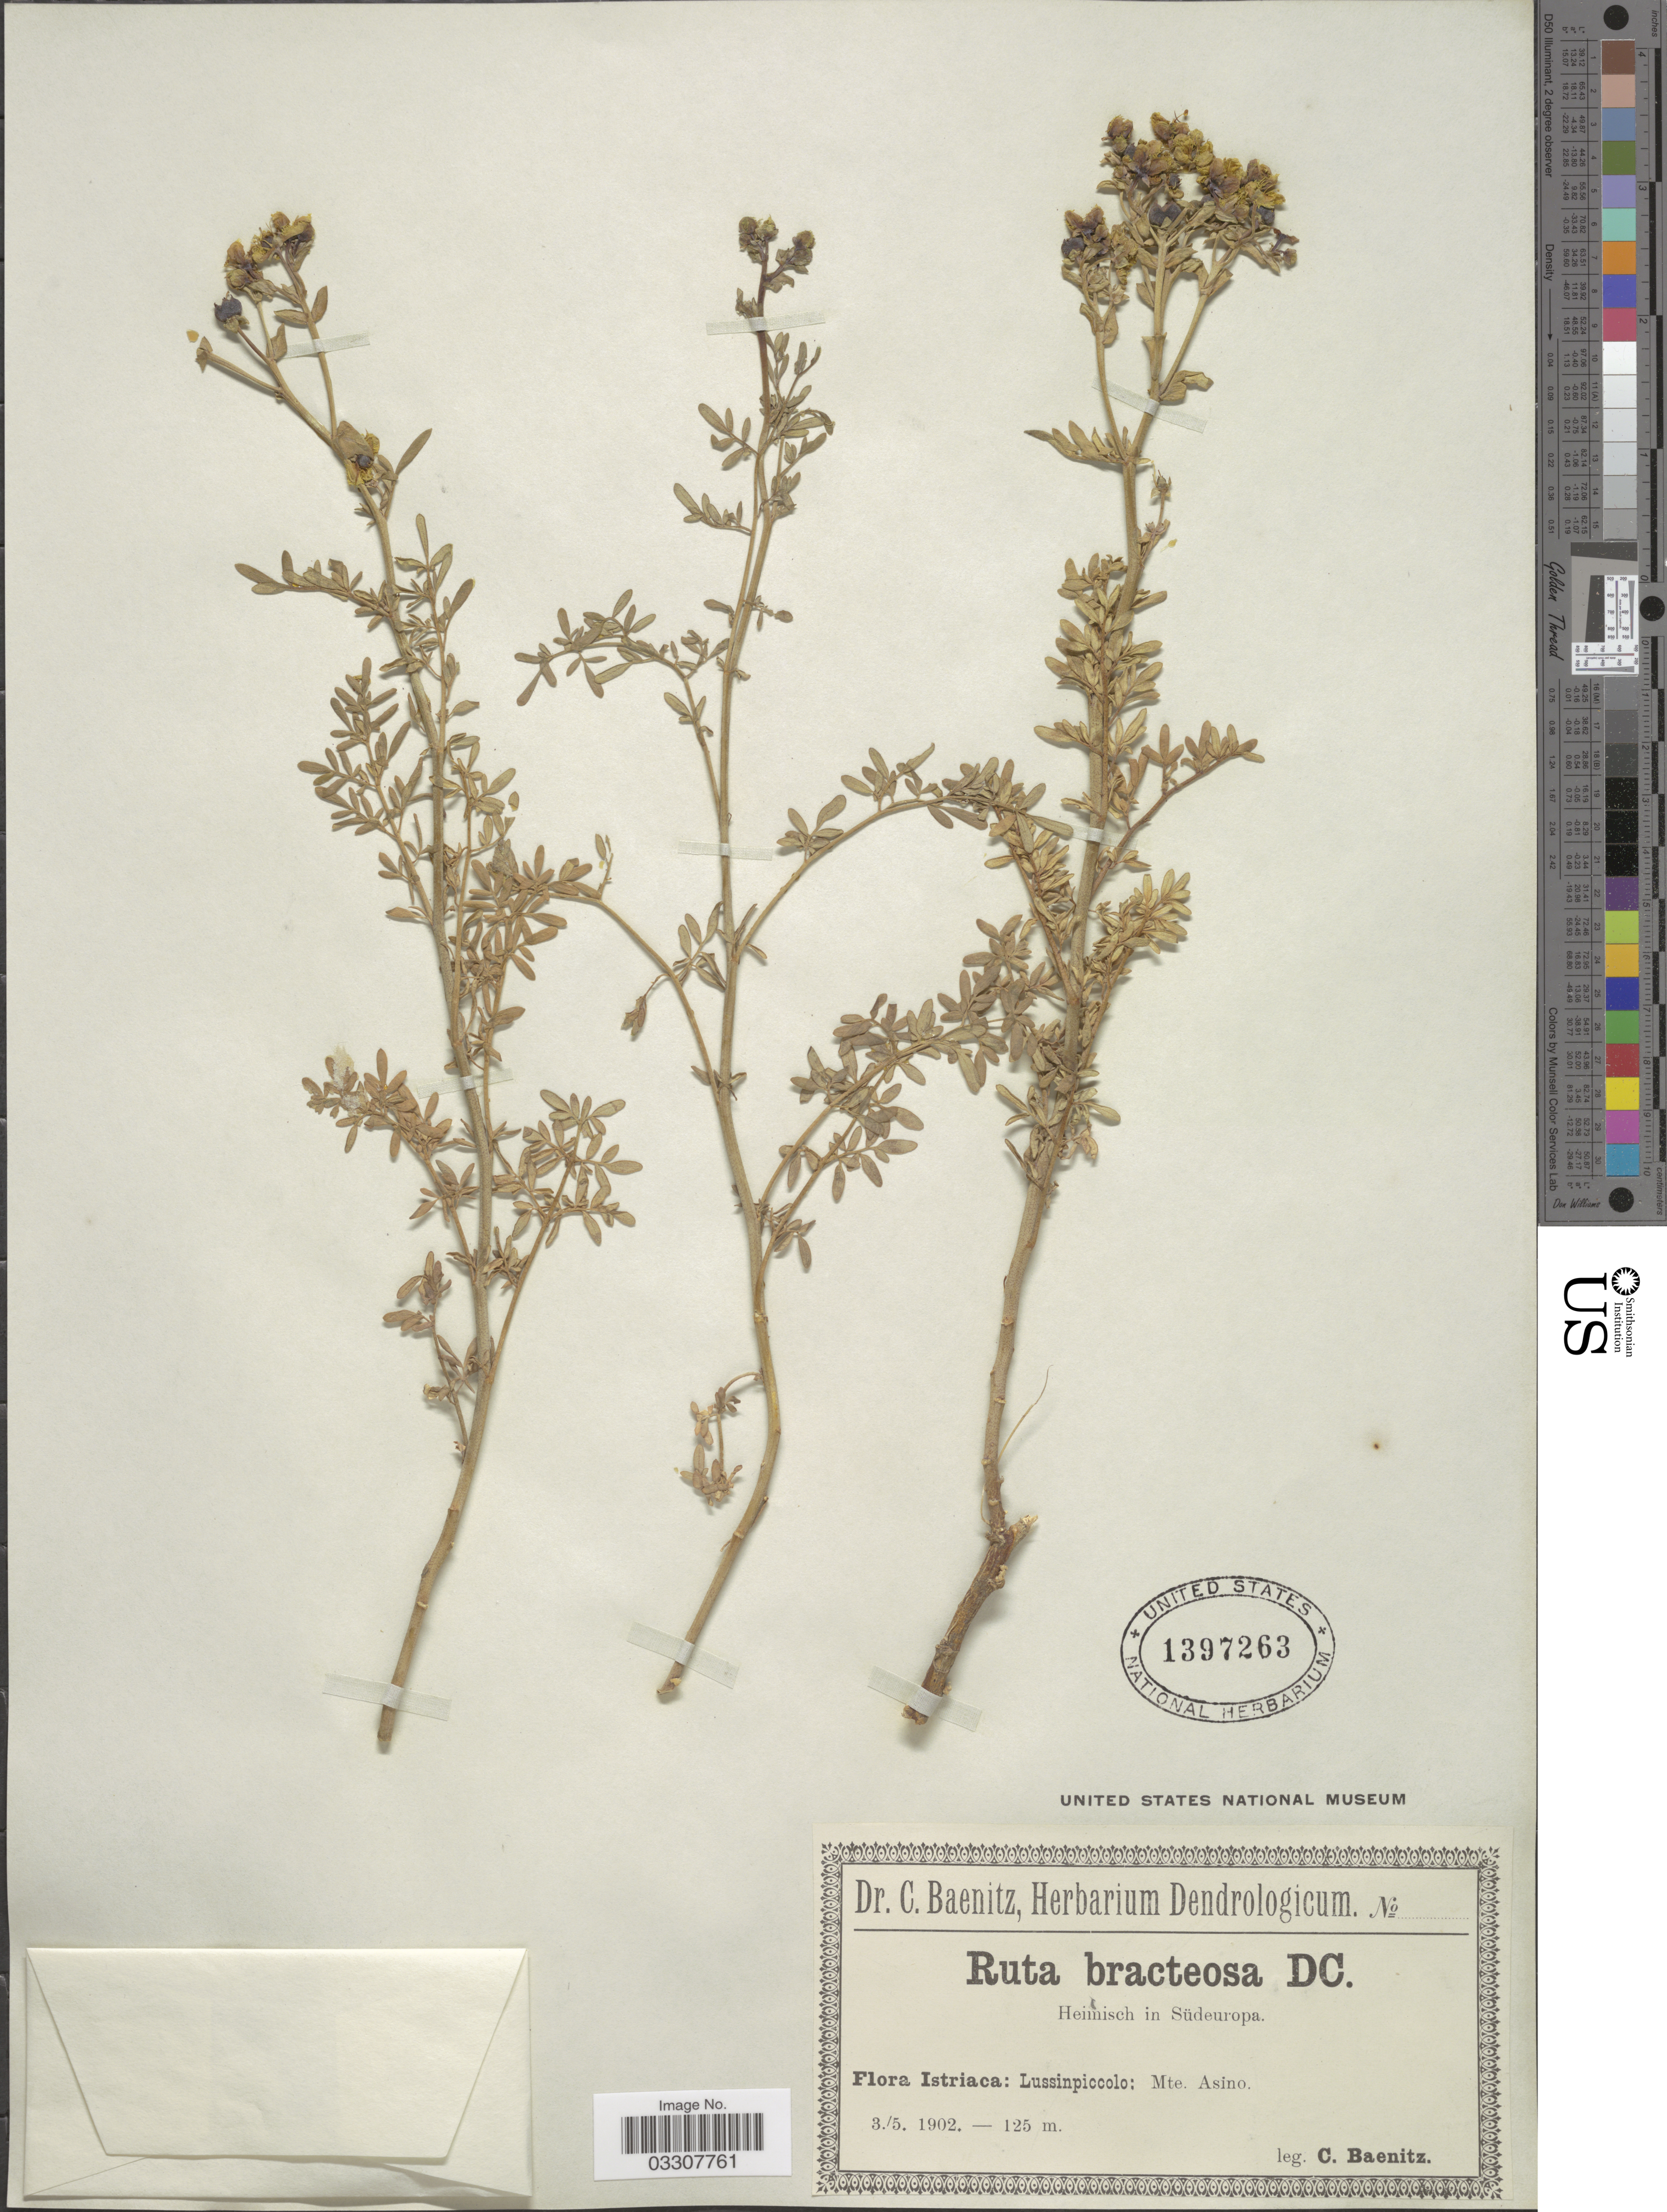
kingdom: Plantae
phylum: Tracheophyta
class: Magnoliopsida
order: Sapindales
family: Rutaceae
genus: Ruta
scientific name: Ruta chalepensis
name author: L.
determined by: Strong, Mark T., (BOT), Smithsonian Institution - National Museum of Natural History (UNITED STATES)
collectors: C. G. Baenitz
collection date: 1902-05-03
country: Croatia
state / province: Istria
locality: Istriaca: Lussinpiccolo; Mte. Asino.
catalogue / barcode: US 1397263